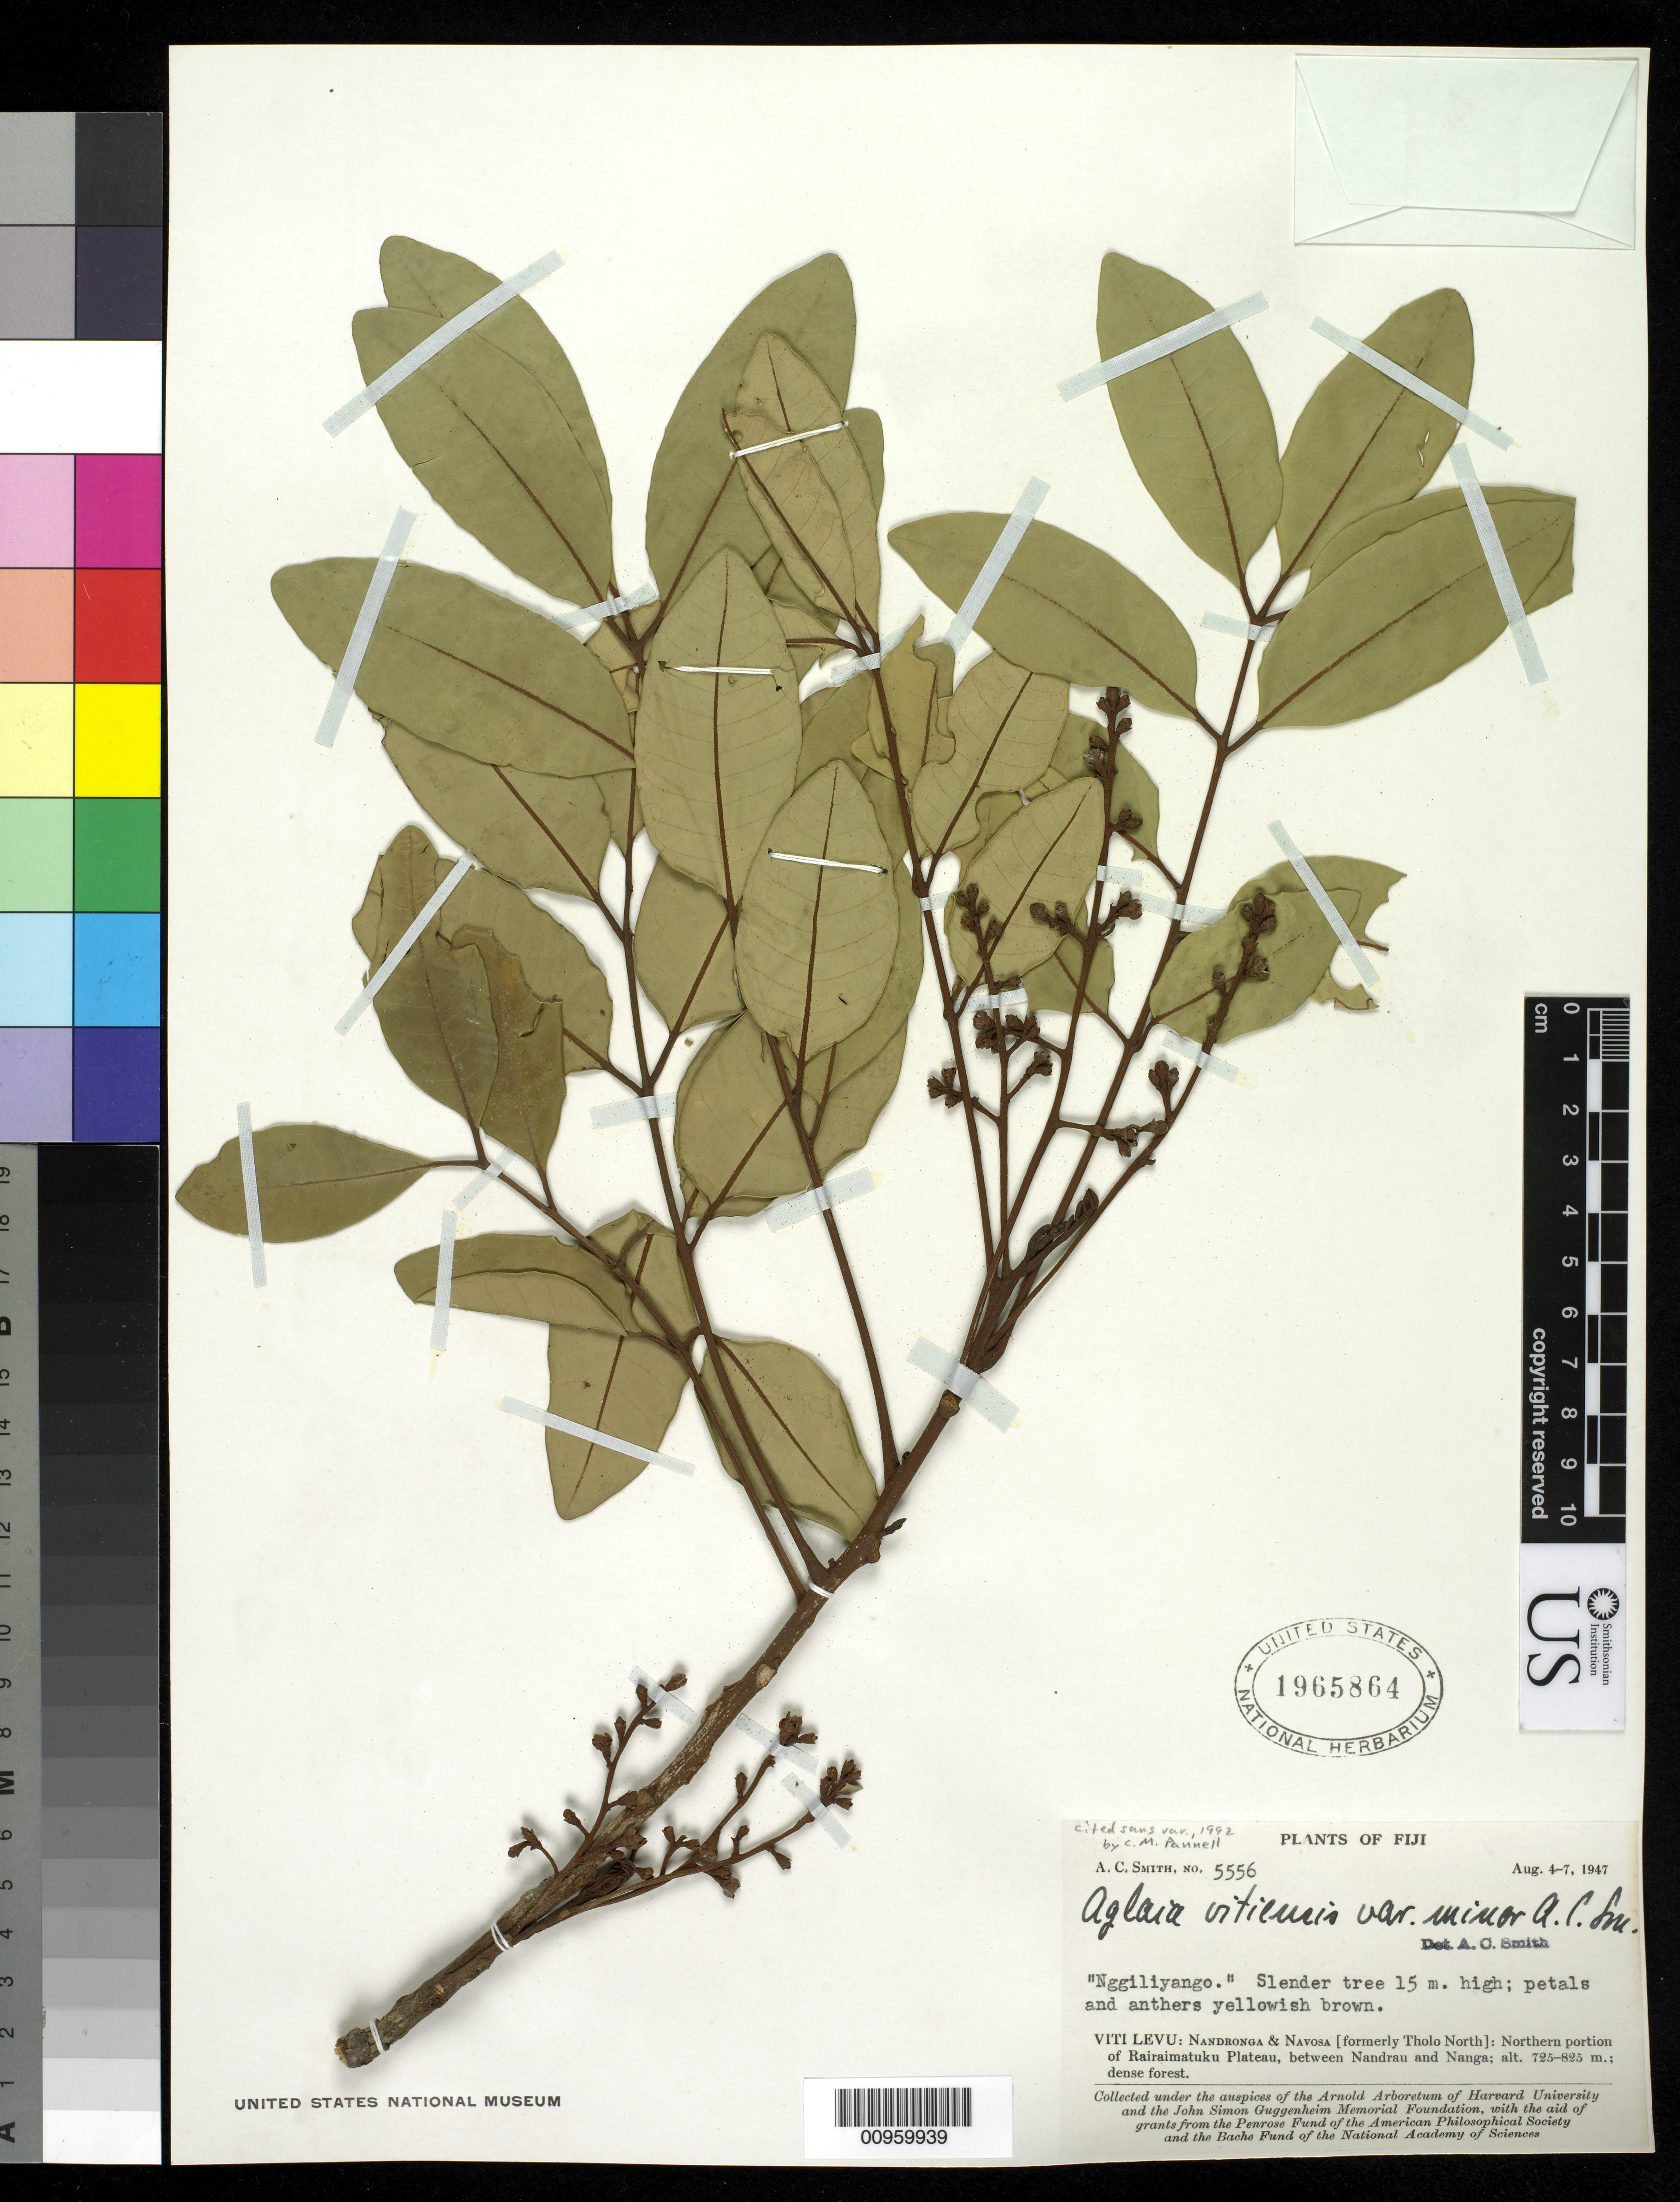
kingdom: Plantae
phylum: Tracheophyta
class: Magnoliopsida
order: Sapindales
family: Meliaceae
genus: Aglaia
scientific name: Aglaia vitiensis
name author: A.C. Sm.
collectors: C. A. Smith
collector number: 5556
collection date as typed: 04 Aug 1947 to 07 Aug 1947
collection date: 1947-08-04/1947-08-07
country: Fiji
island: Viwa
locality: Nandronga & Navosa (formerly Tholo North): Northern portion of Rairaimatuku Plateau, between Nandrau and Nanga, dense forest.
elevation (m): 725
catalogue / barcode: US 1965864